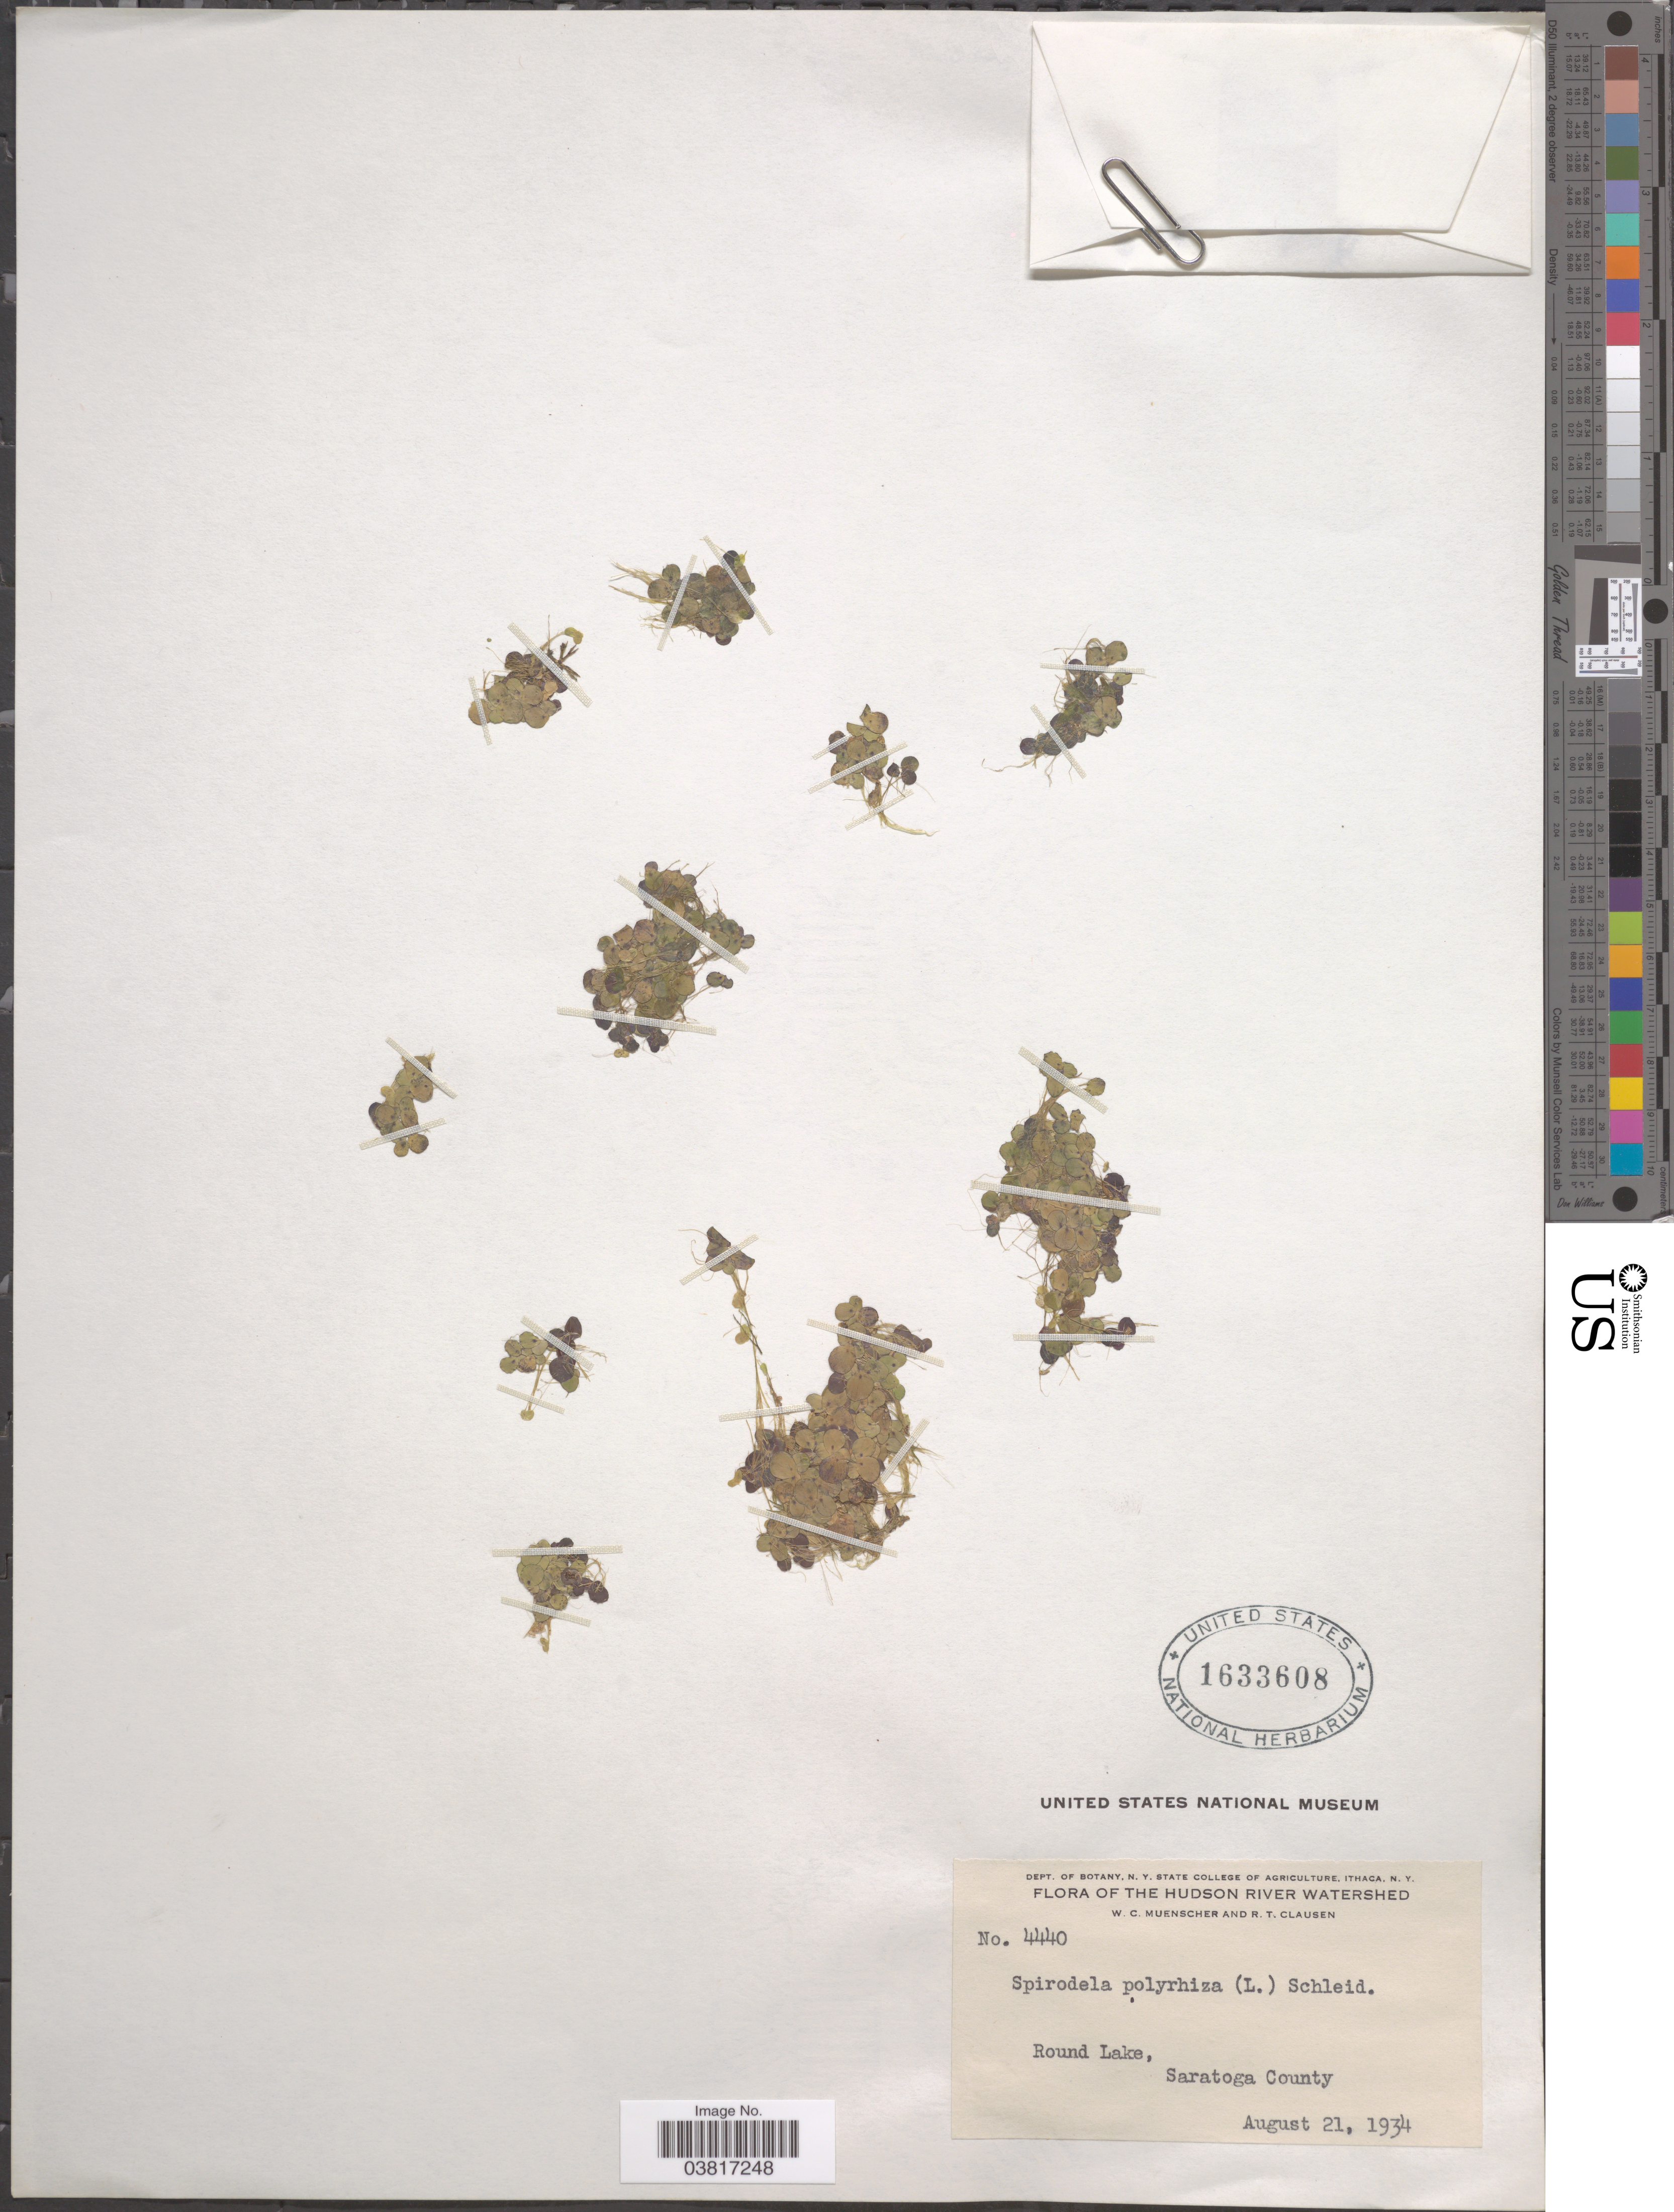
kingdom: Plantae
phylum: Tracheophyta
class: Liliopsida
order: Alismatales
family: Araceae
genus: Spirodela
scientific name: Spirodela polyrrhiza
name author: (L.) Schleid.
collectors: W. Muenscher & R. T. Clausen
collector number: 4440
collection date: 1934-08-21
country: United States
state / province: New York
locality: Hudson River Watershed. Round Lake, Saratoga County.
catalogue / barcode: US 1633608